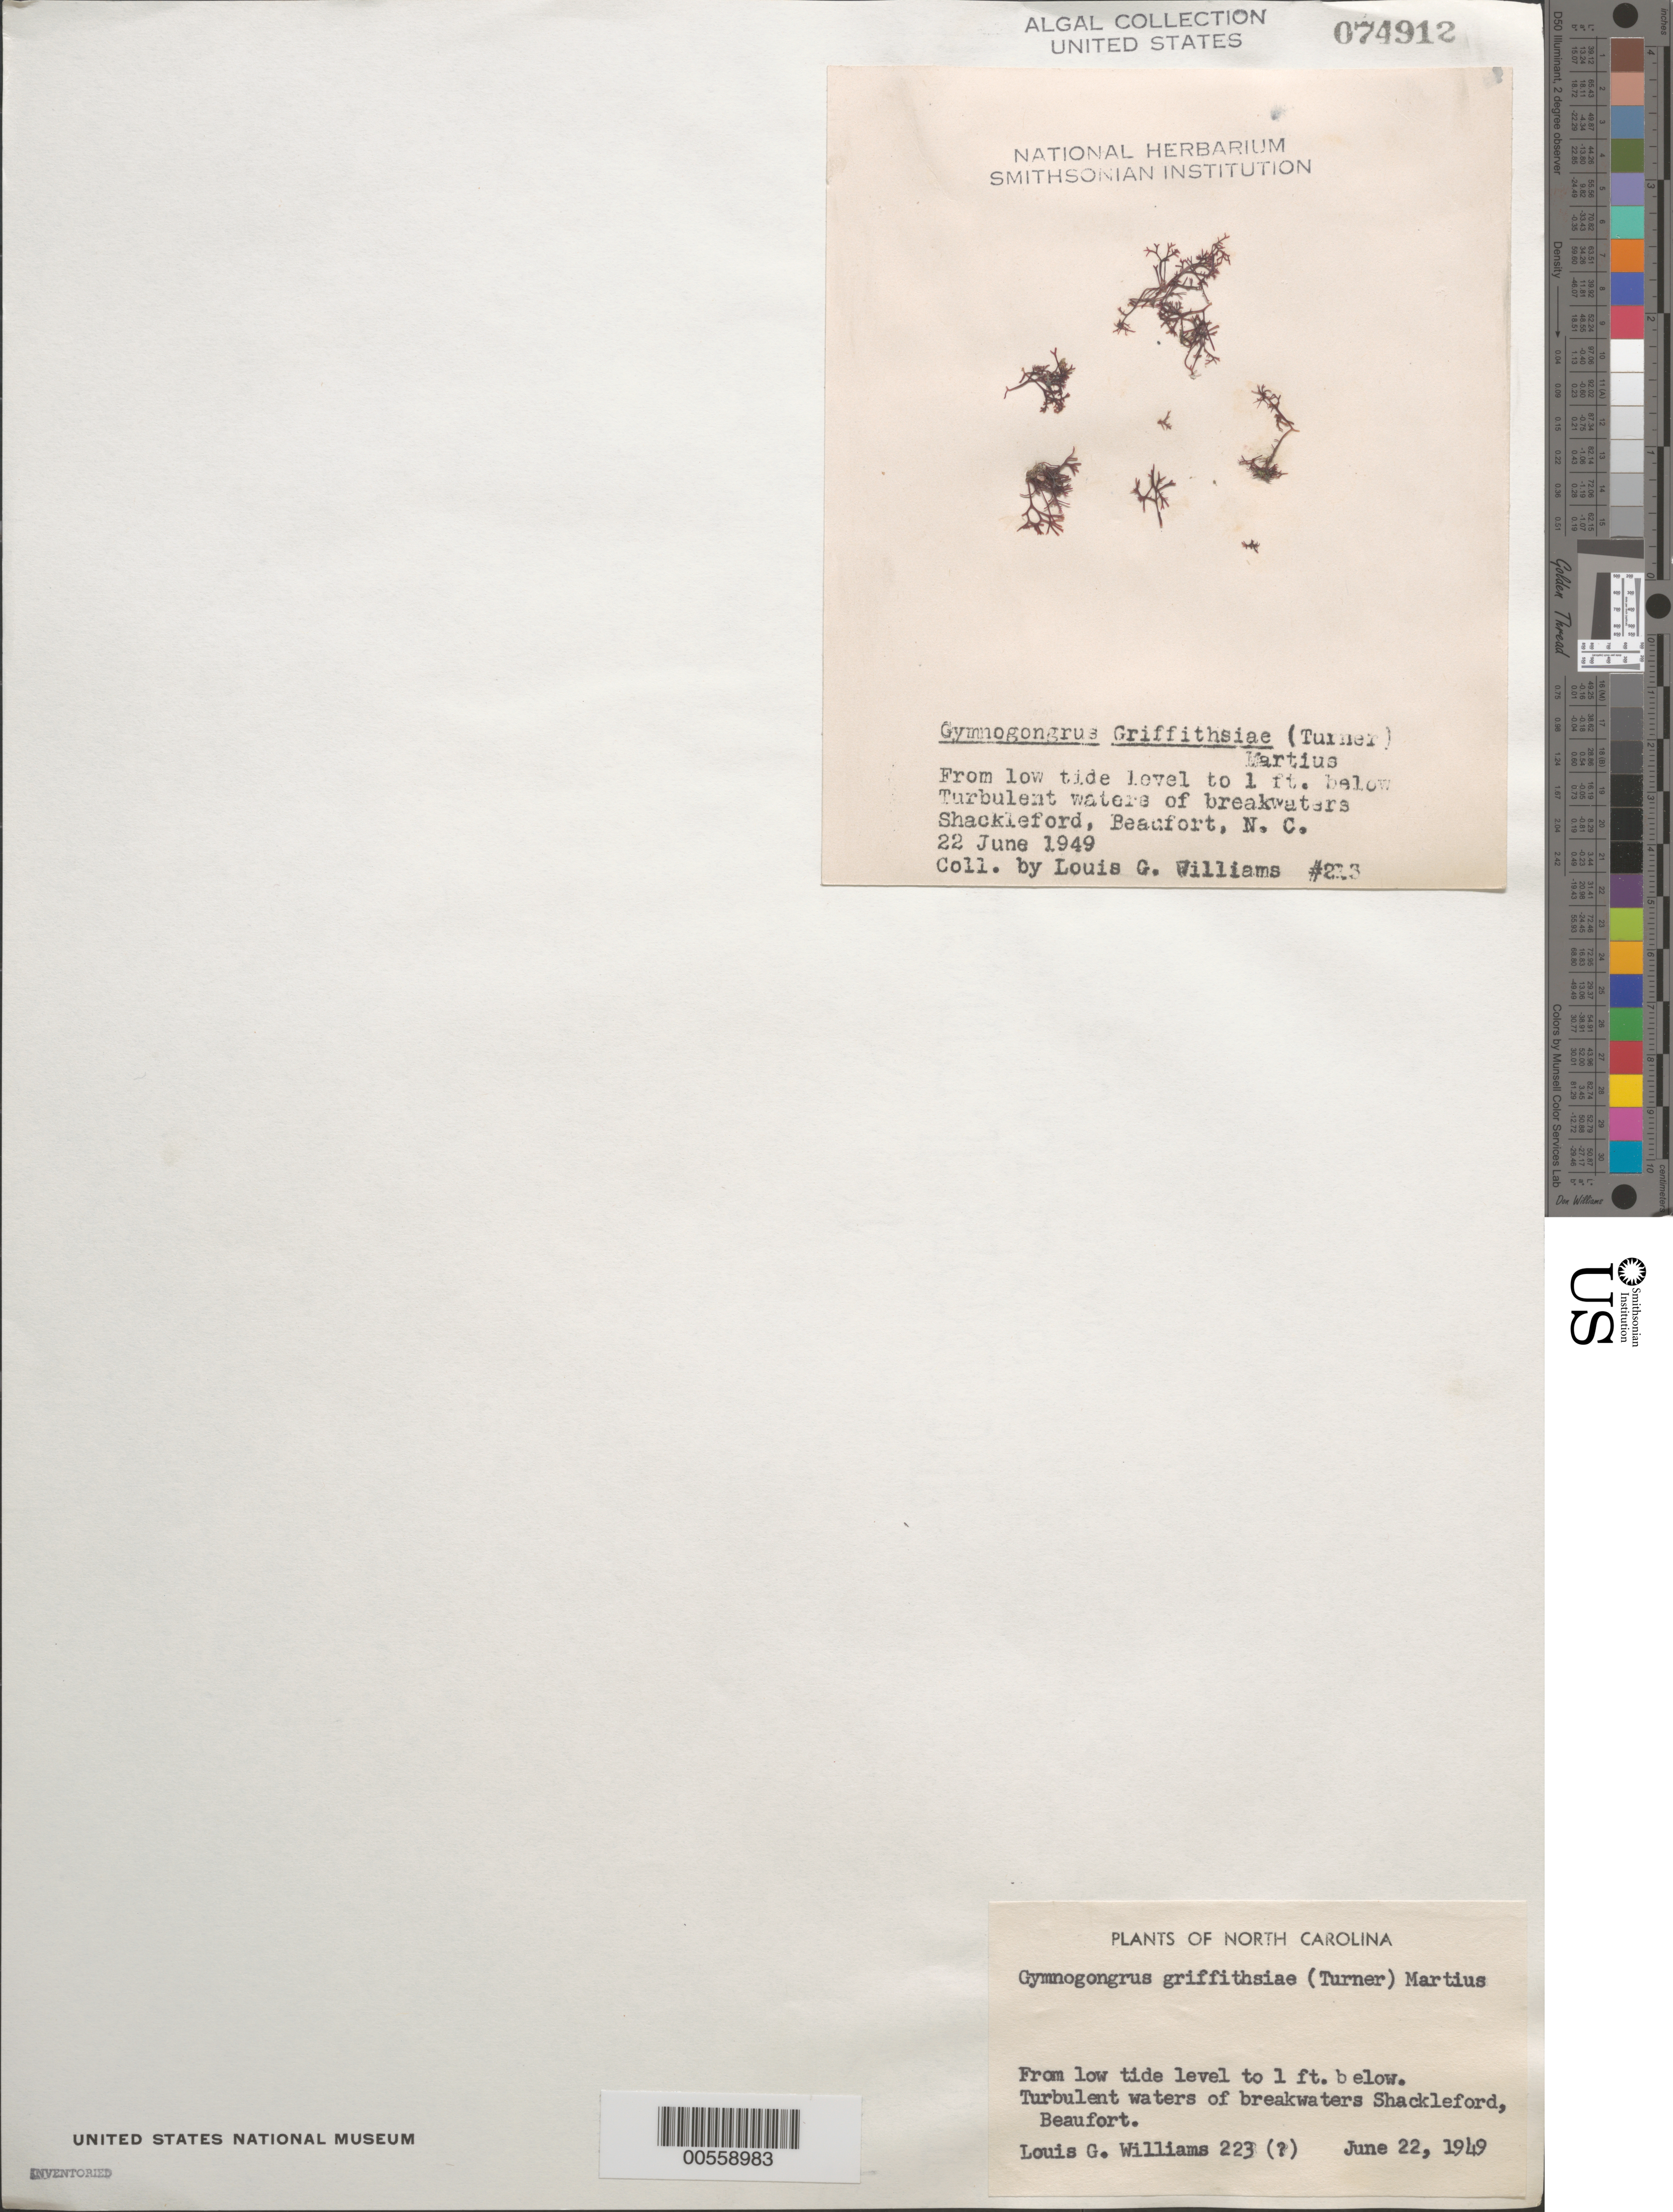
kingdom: Plantae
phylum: Rhodophyta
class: Florideophyceae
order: Gigartinales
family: Phyllophoraceae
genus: Gymnogongrus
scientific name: Gymnogongrus griffithsiae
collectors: L. G. Williams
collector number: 223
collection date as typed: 22 Jun 1949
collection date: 1949-06-22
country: United States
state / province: North Carolina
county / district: Carteret County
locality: Beaufort, Shackleford breakwaters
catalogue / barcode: US 74912